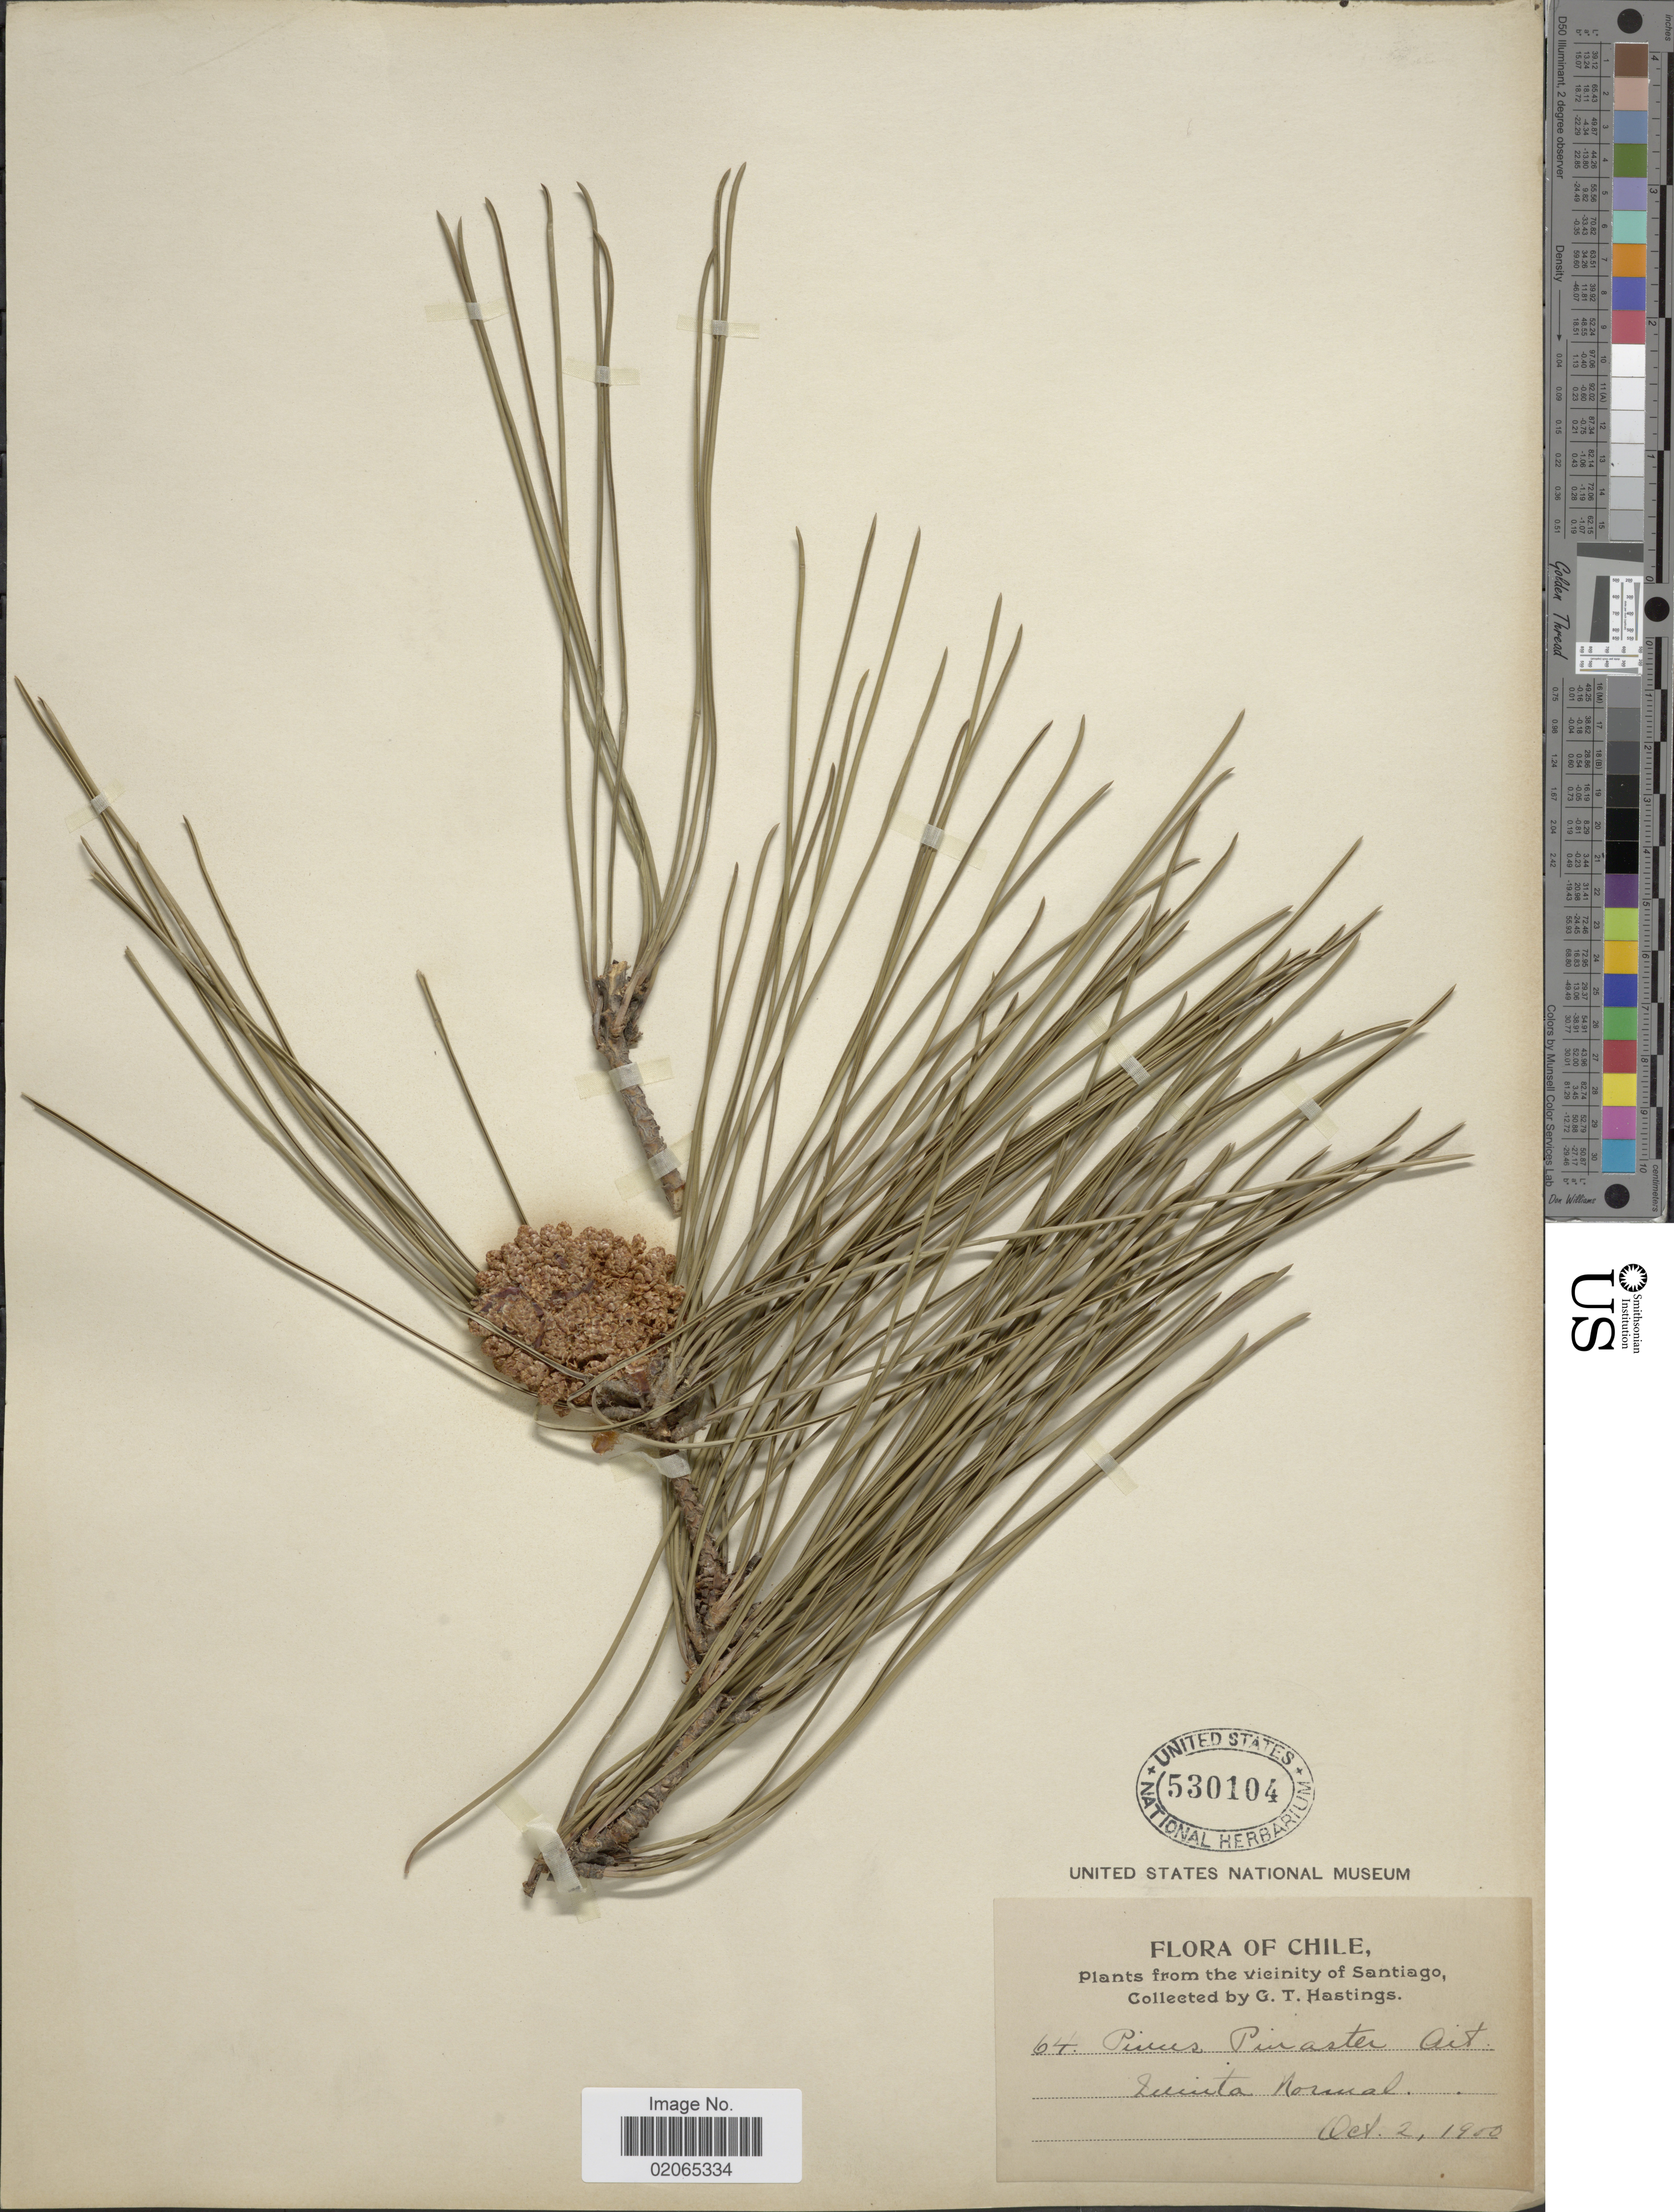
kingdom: Plantae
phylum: Tracheophyta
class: Pinopsida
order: Pinales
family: Pinaceae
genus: Pinus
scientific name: Pinus pinaster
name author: Aiton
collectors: G. Hastings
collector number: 64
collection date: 1900-10-02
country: Chile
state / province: Región Metropolitana (RM)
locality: From the vicinity of Santiago. Quinta Normal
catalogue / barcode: US 530104